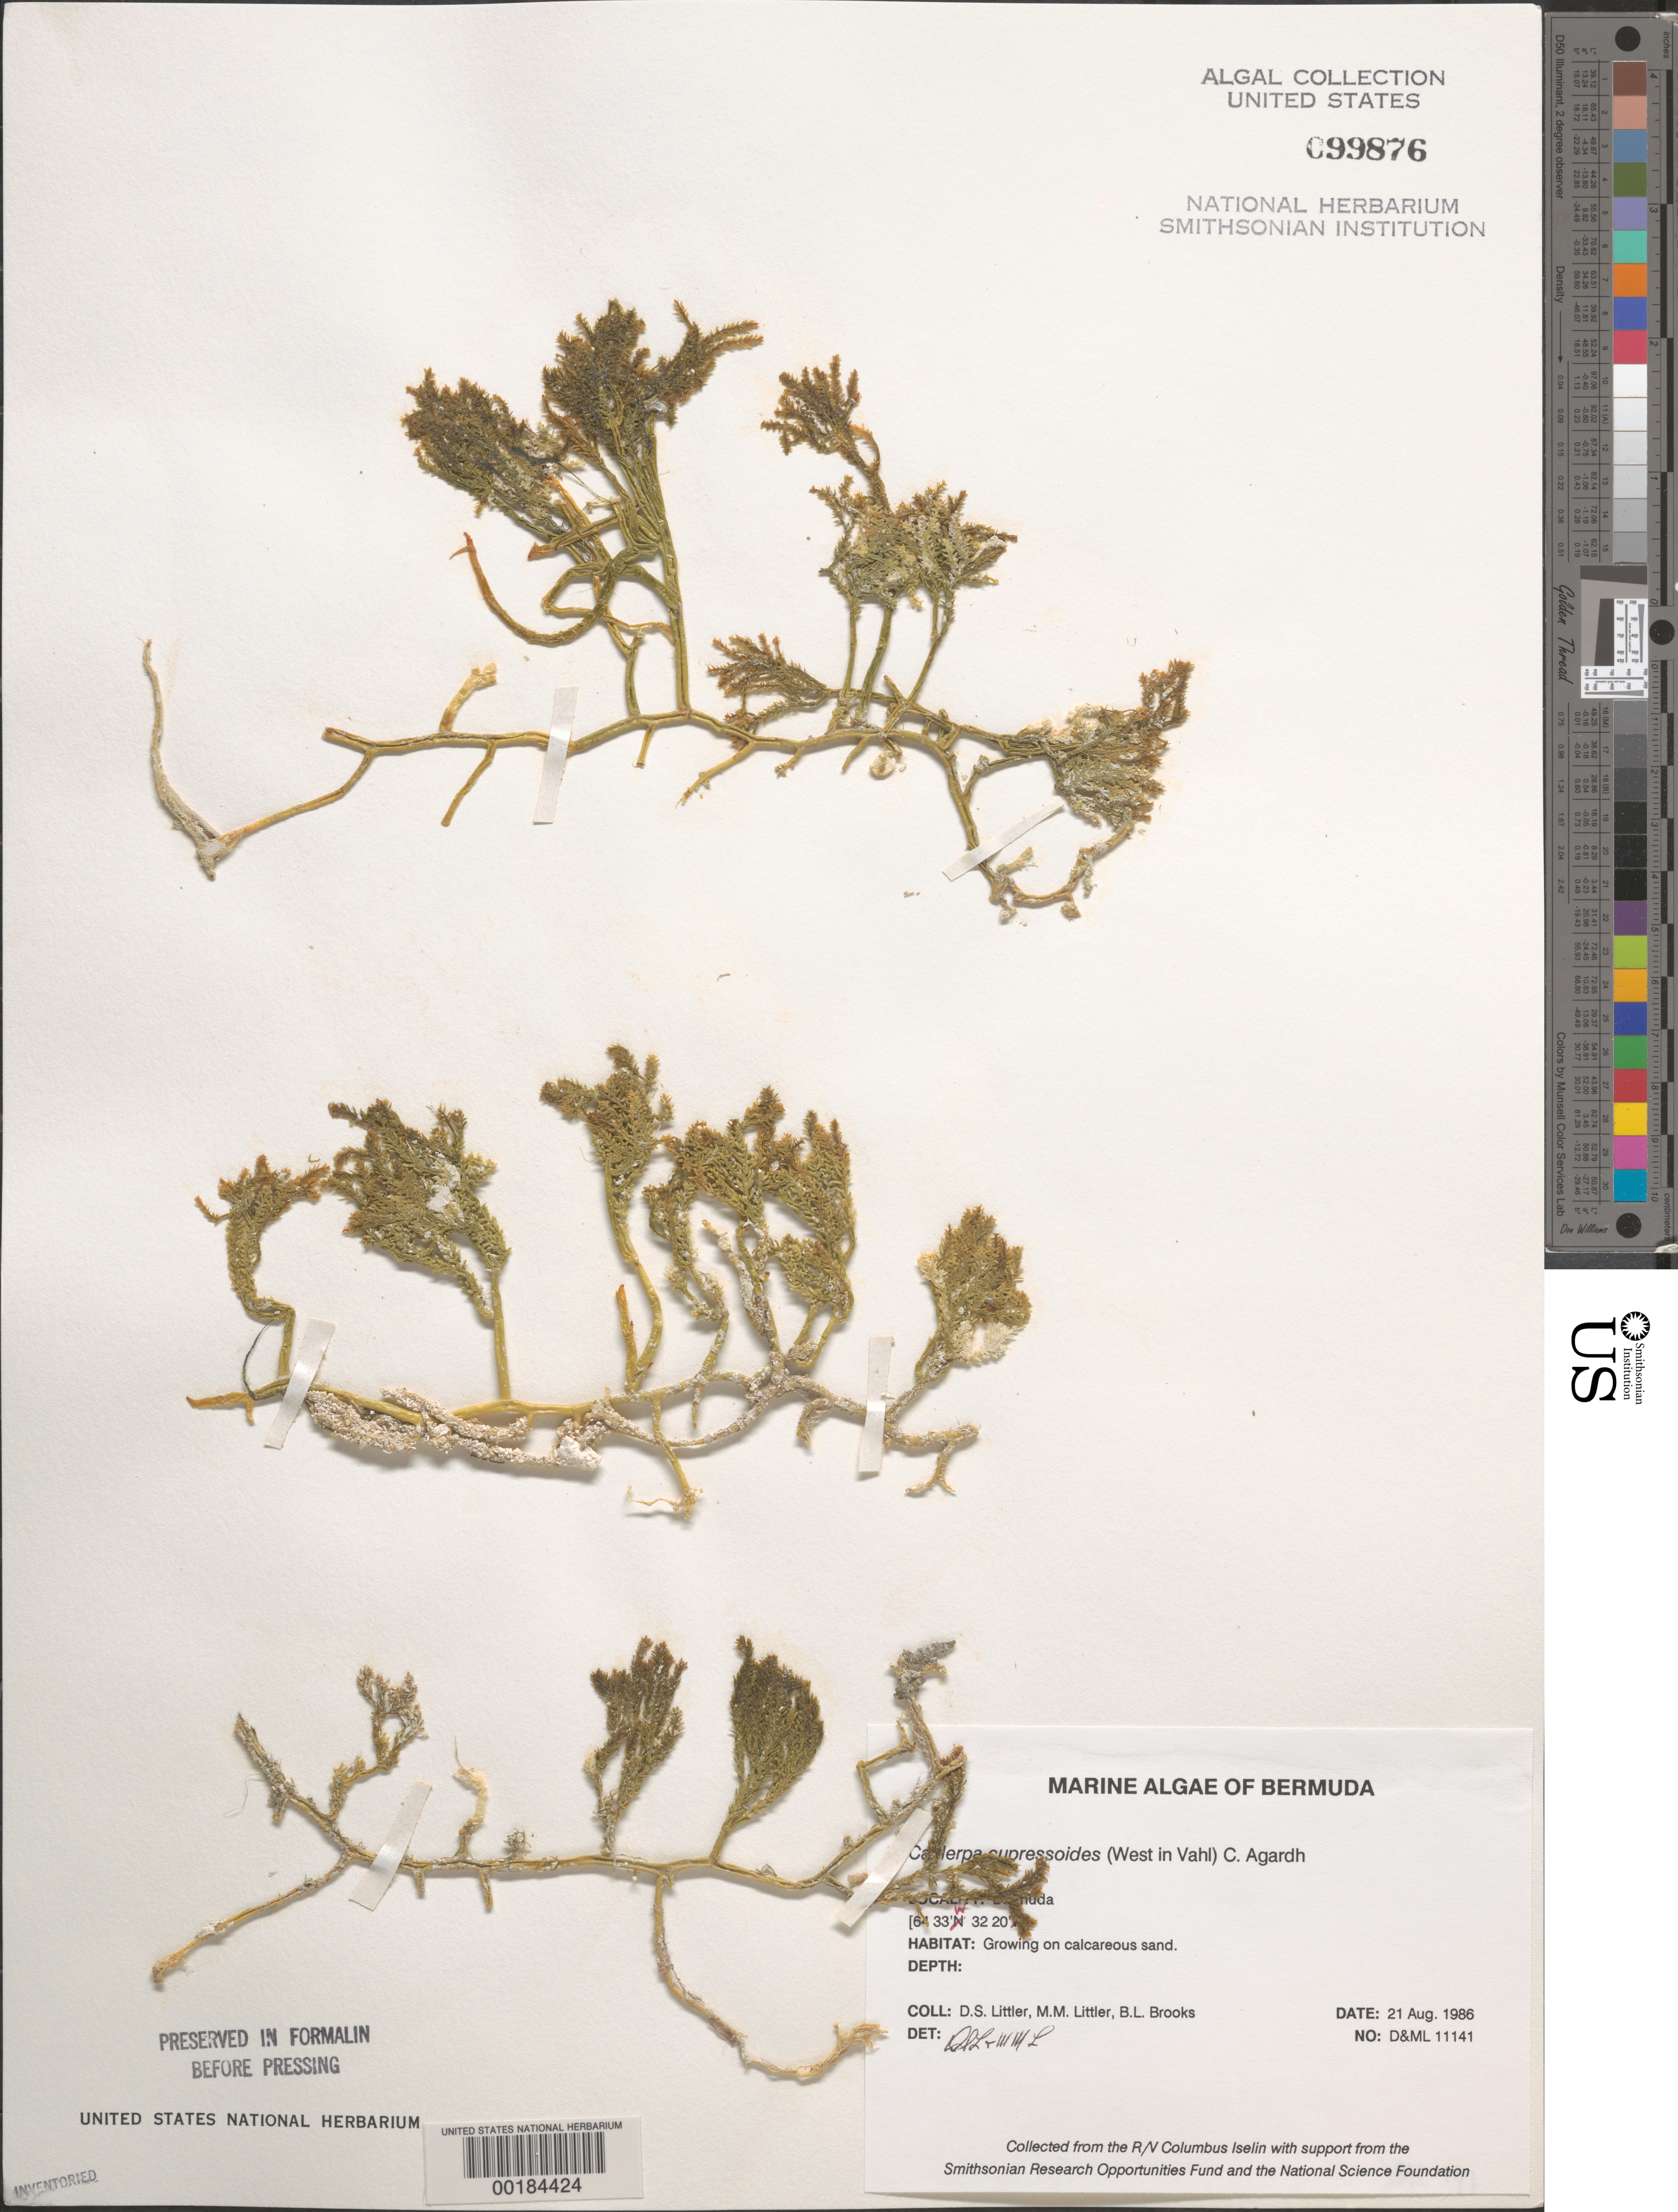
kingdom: Plantae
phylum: Chlorophyta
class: Ulvophyceae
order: Bryopsidales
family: Caulerpaceae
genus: Caulerpa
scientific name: Caulerpa cupressoides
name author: (Vahl) C. Agardh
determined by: Littler, D. S.; Littler, M. M.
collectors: D. S. Littler, M. M. Littler & B. Brooks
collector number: D&ML 11141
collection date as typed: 21 Aug 1986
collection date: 1986-08-21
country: Bermuda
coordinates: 32 20' N, 64 33' W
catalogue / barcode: US 99876